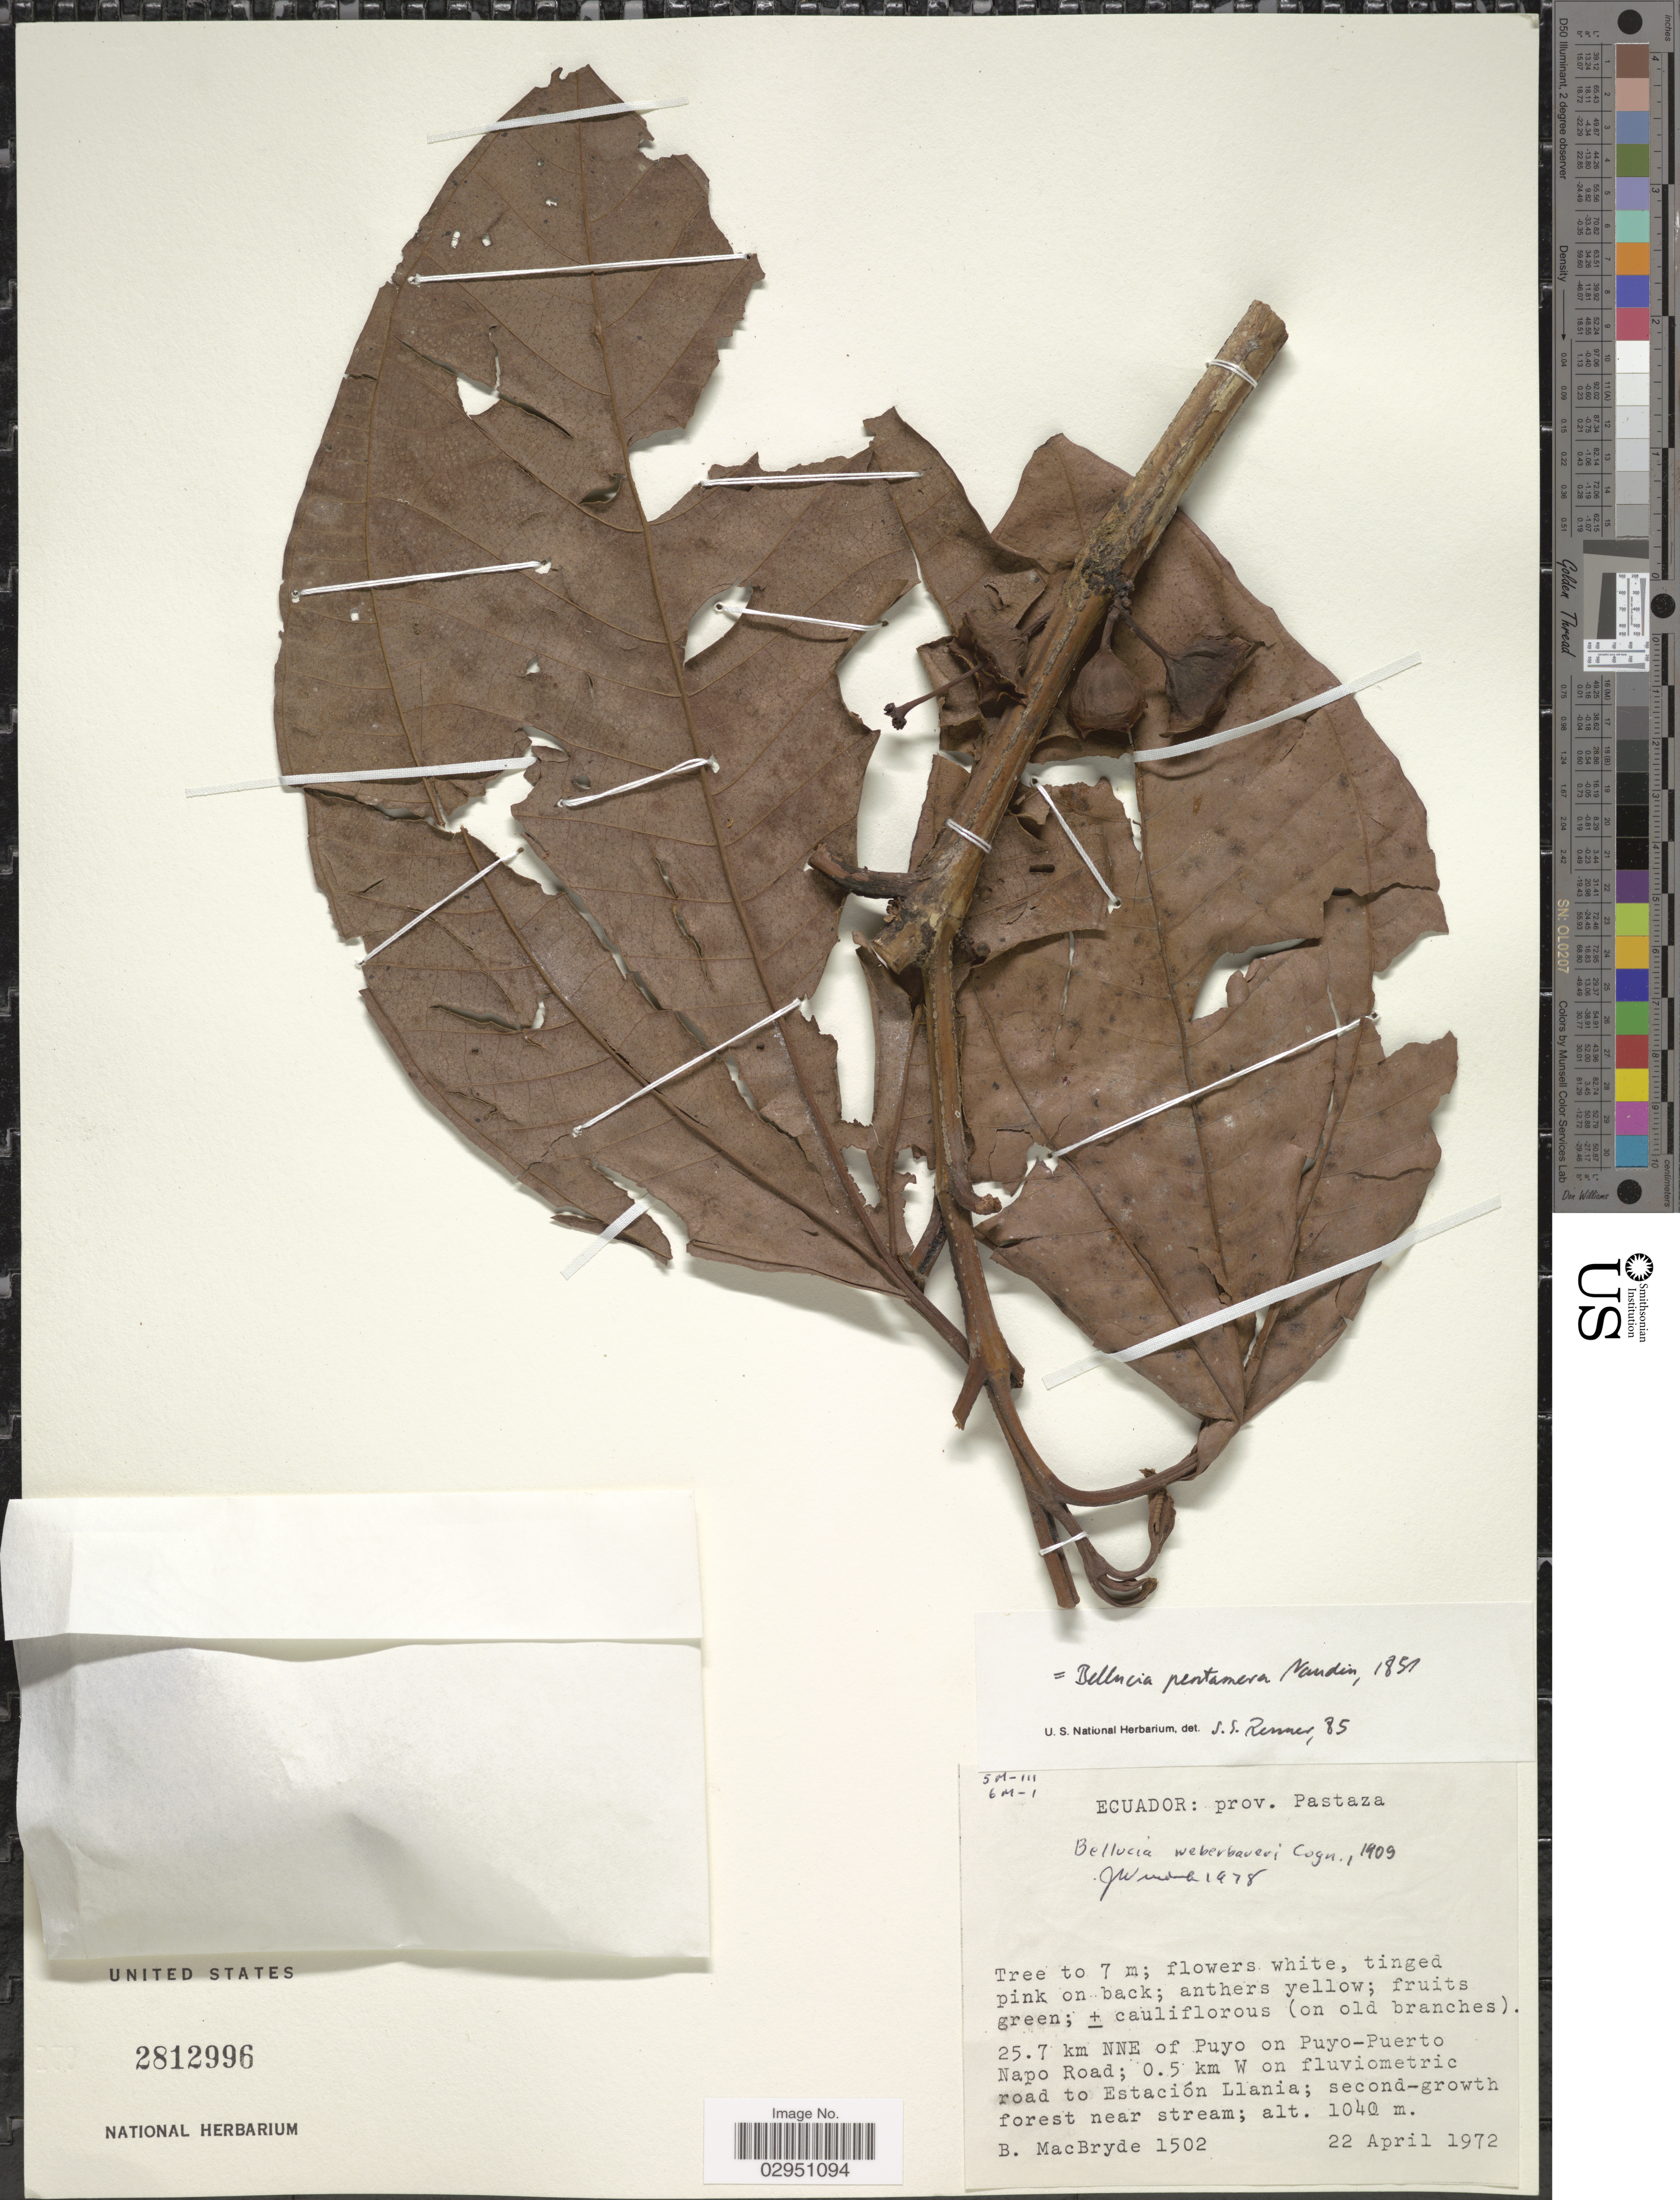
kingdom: Plantae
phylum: Tracheophyta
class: Magnoliopsida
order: Myrtales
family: Melastomataceae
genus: Bellucia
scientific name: Bellucia pentamera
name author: Naudin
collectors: B. MacBryde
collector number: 1502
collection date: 1972-04-22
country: Ecuador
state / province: Pastaza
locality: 25.7 km NNE of Puyo on Puyo-Puerto Napo Road; 0.5 km W on fluviometric road to Estación Llania.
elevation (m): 1040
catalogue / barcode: US 2812996